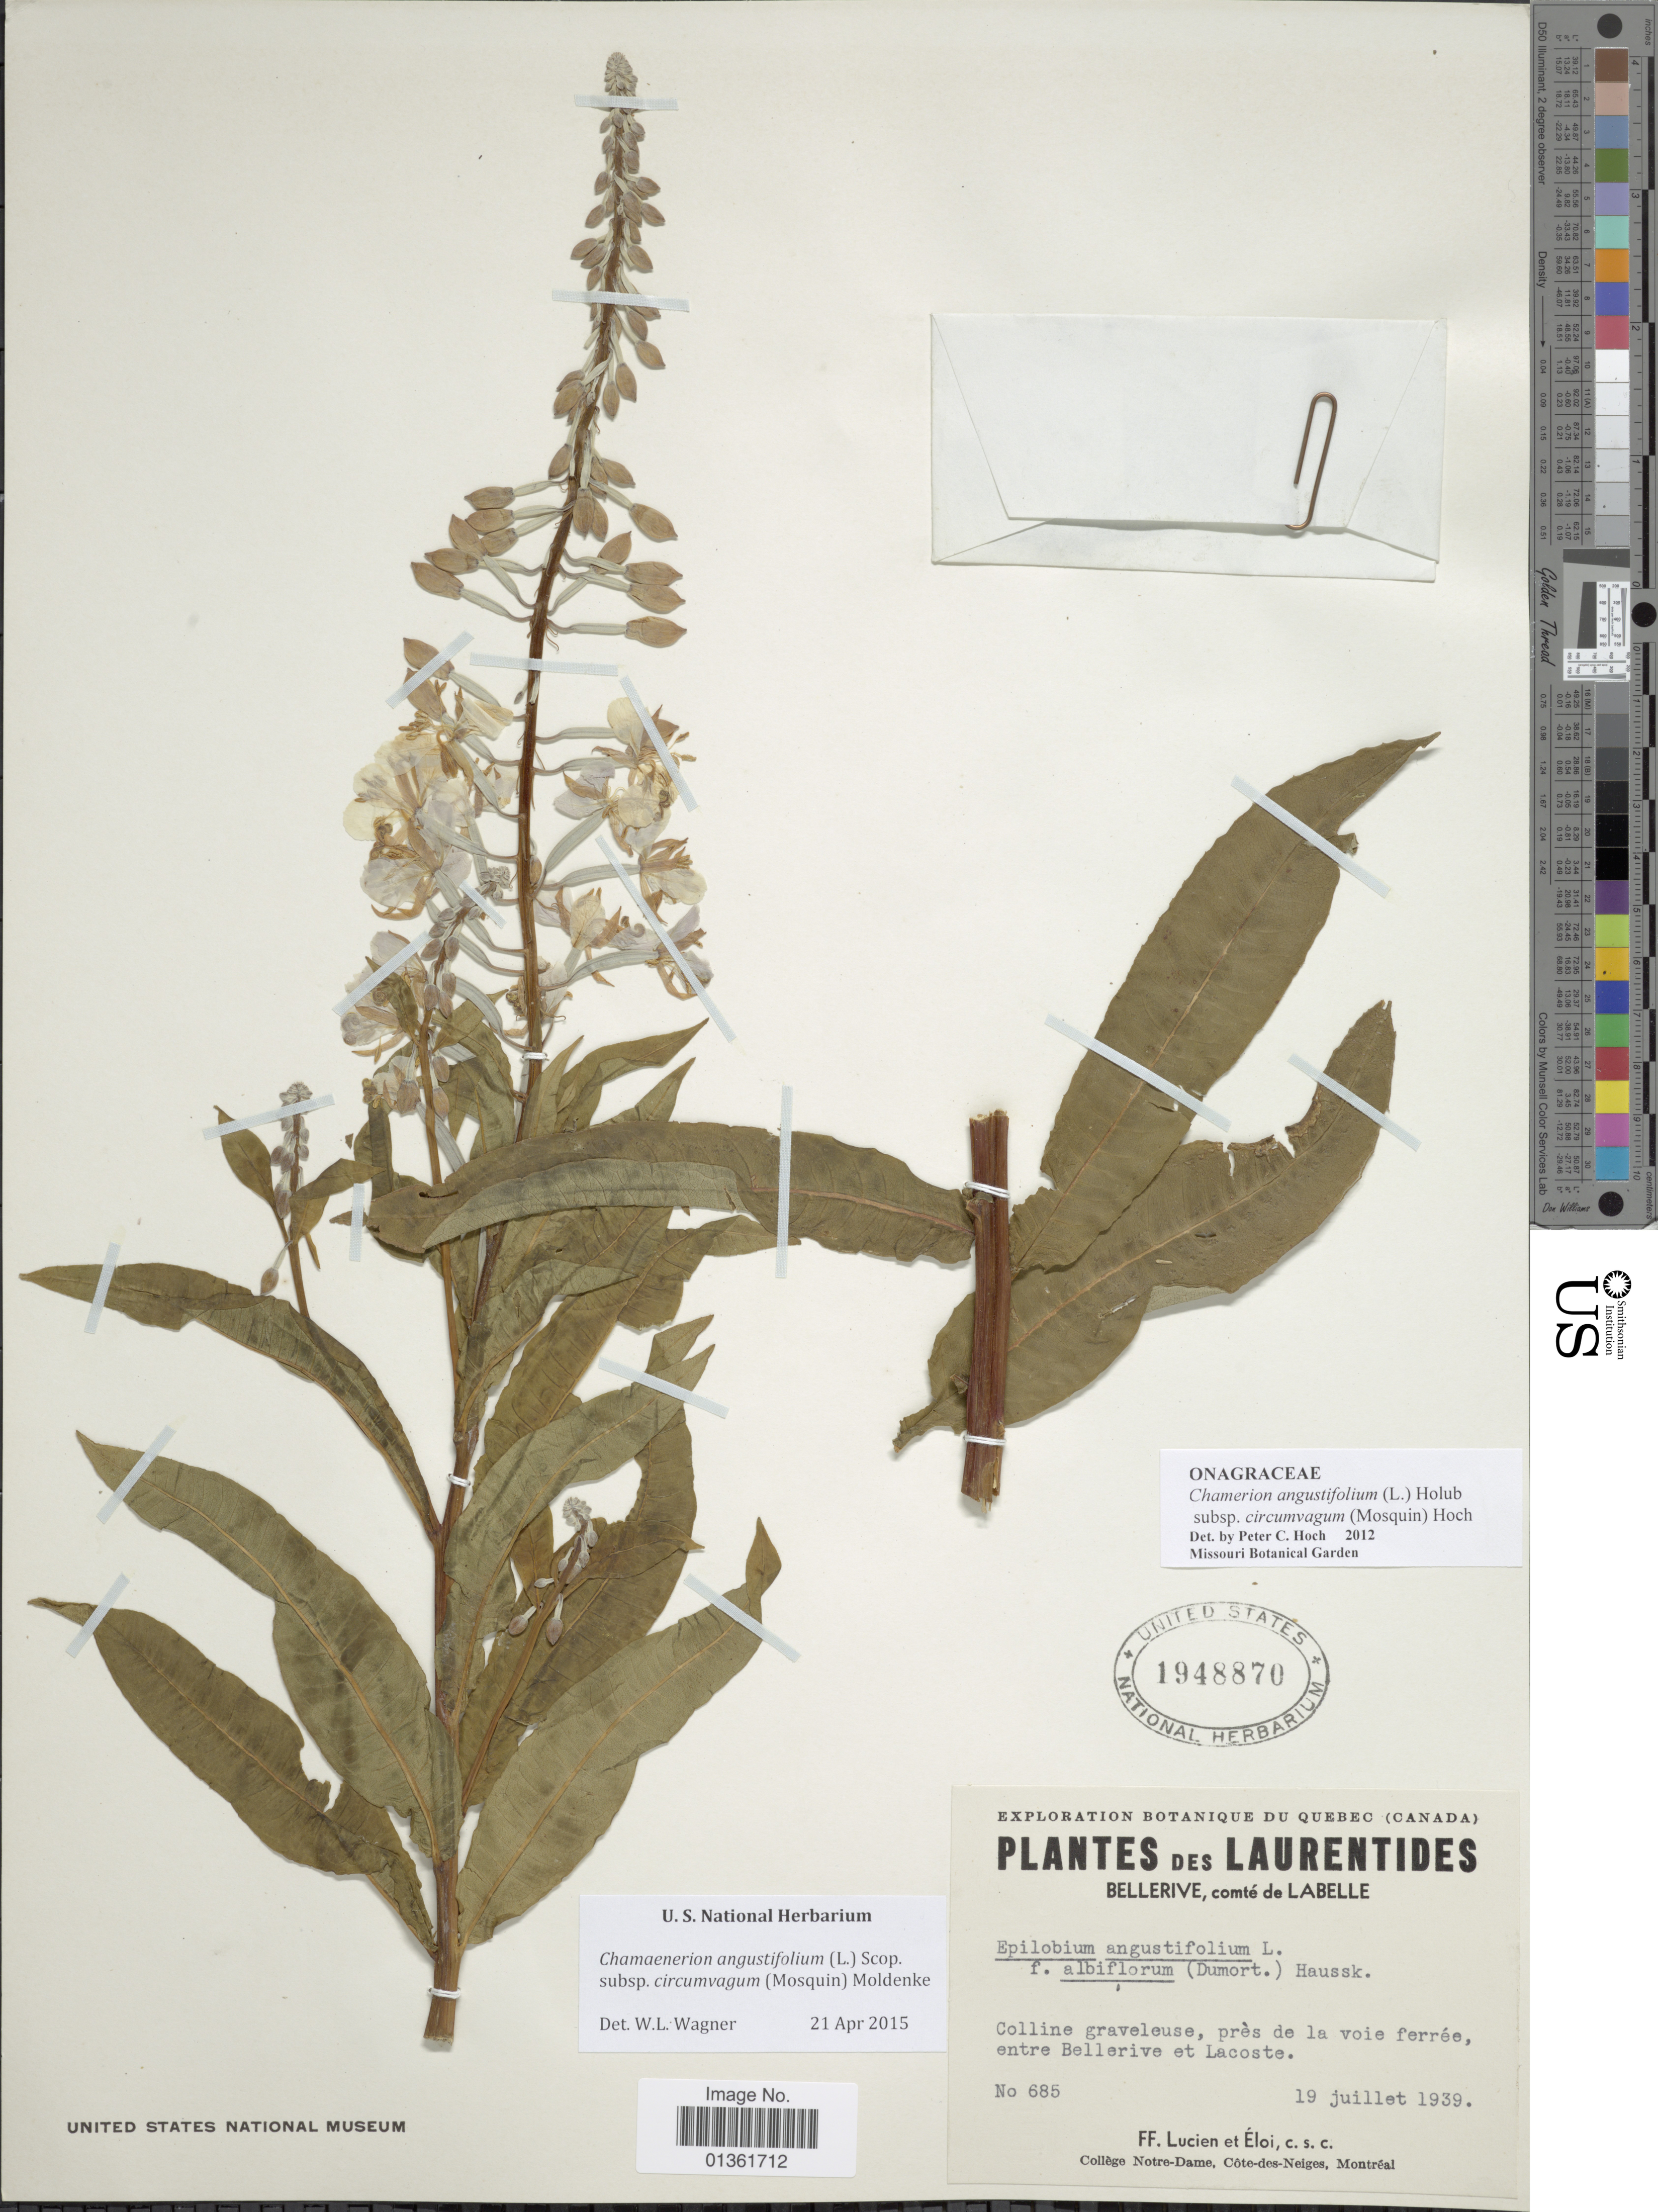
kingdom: Plantae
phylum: Tracheophyta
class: Magnoliopsida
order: Myrtales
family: Onagraceae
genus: Chamaenerion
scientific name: Chamaenerion angustifolium subsp. circumvagum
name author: (Mosquin) Moldenke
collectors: F. Lucien & F. Eloi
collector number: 685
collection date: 1939-07-19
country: Canada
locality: Bellerive, comté de Labelle. Entre Bellerive et Lacoste.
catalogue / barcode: US 1948870